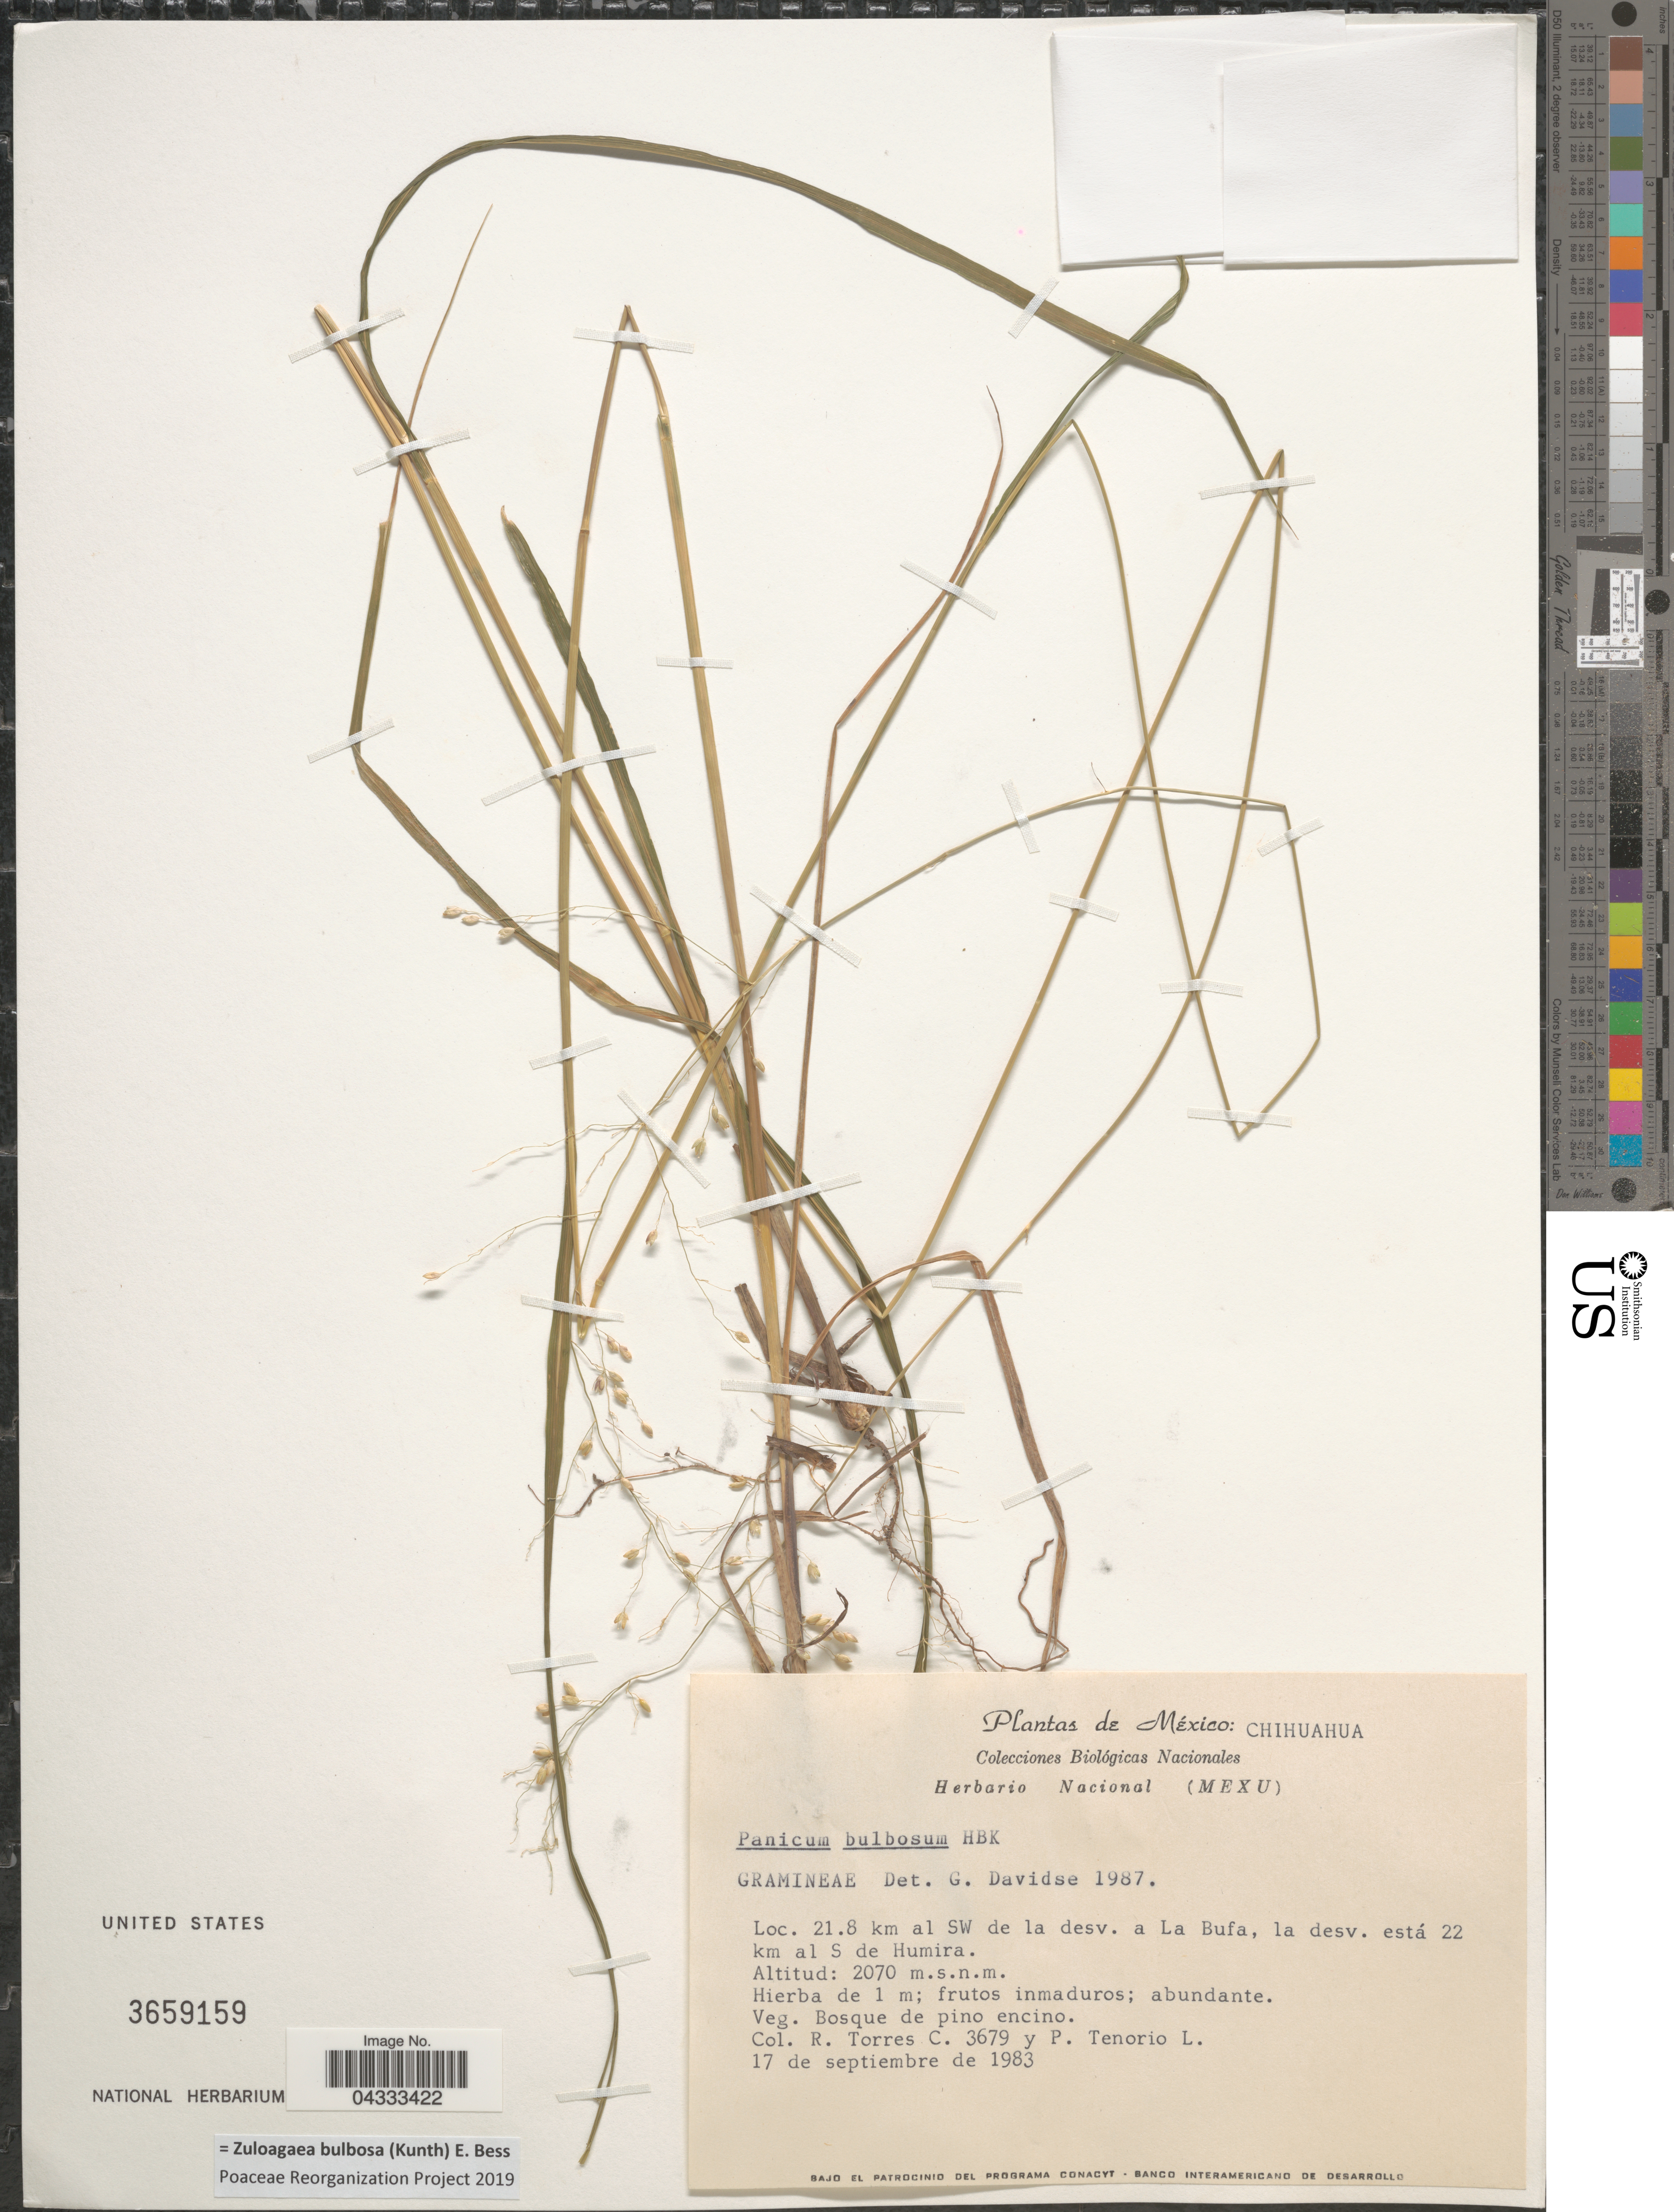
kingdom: Plantae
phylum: Tracheophyta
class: Liliopsida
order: Poales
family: Poaceae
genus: Zuloagaea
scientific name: Zuloagaea bulbosa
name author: (Kunth) E. Bess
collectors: R. Torres C. & P. Tenorio L.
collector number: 3679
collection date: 1983-09-17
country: Mexico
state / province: Chihuahua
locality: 21.8 km al SW de la desv. a La Bufa, la desv. está 22 km al S de Humira.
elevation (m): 2070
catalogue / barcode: US 3659159